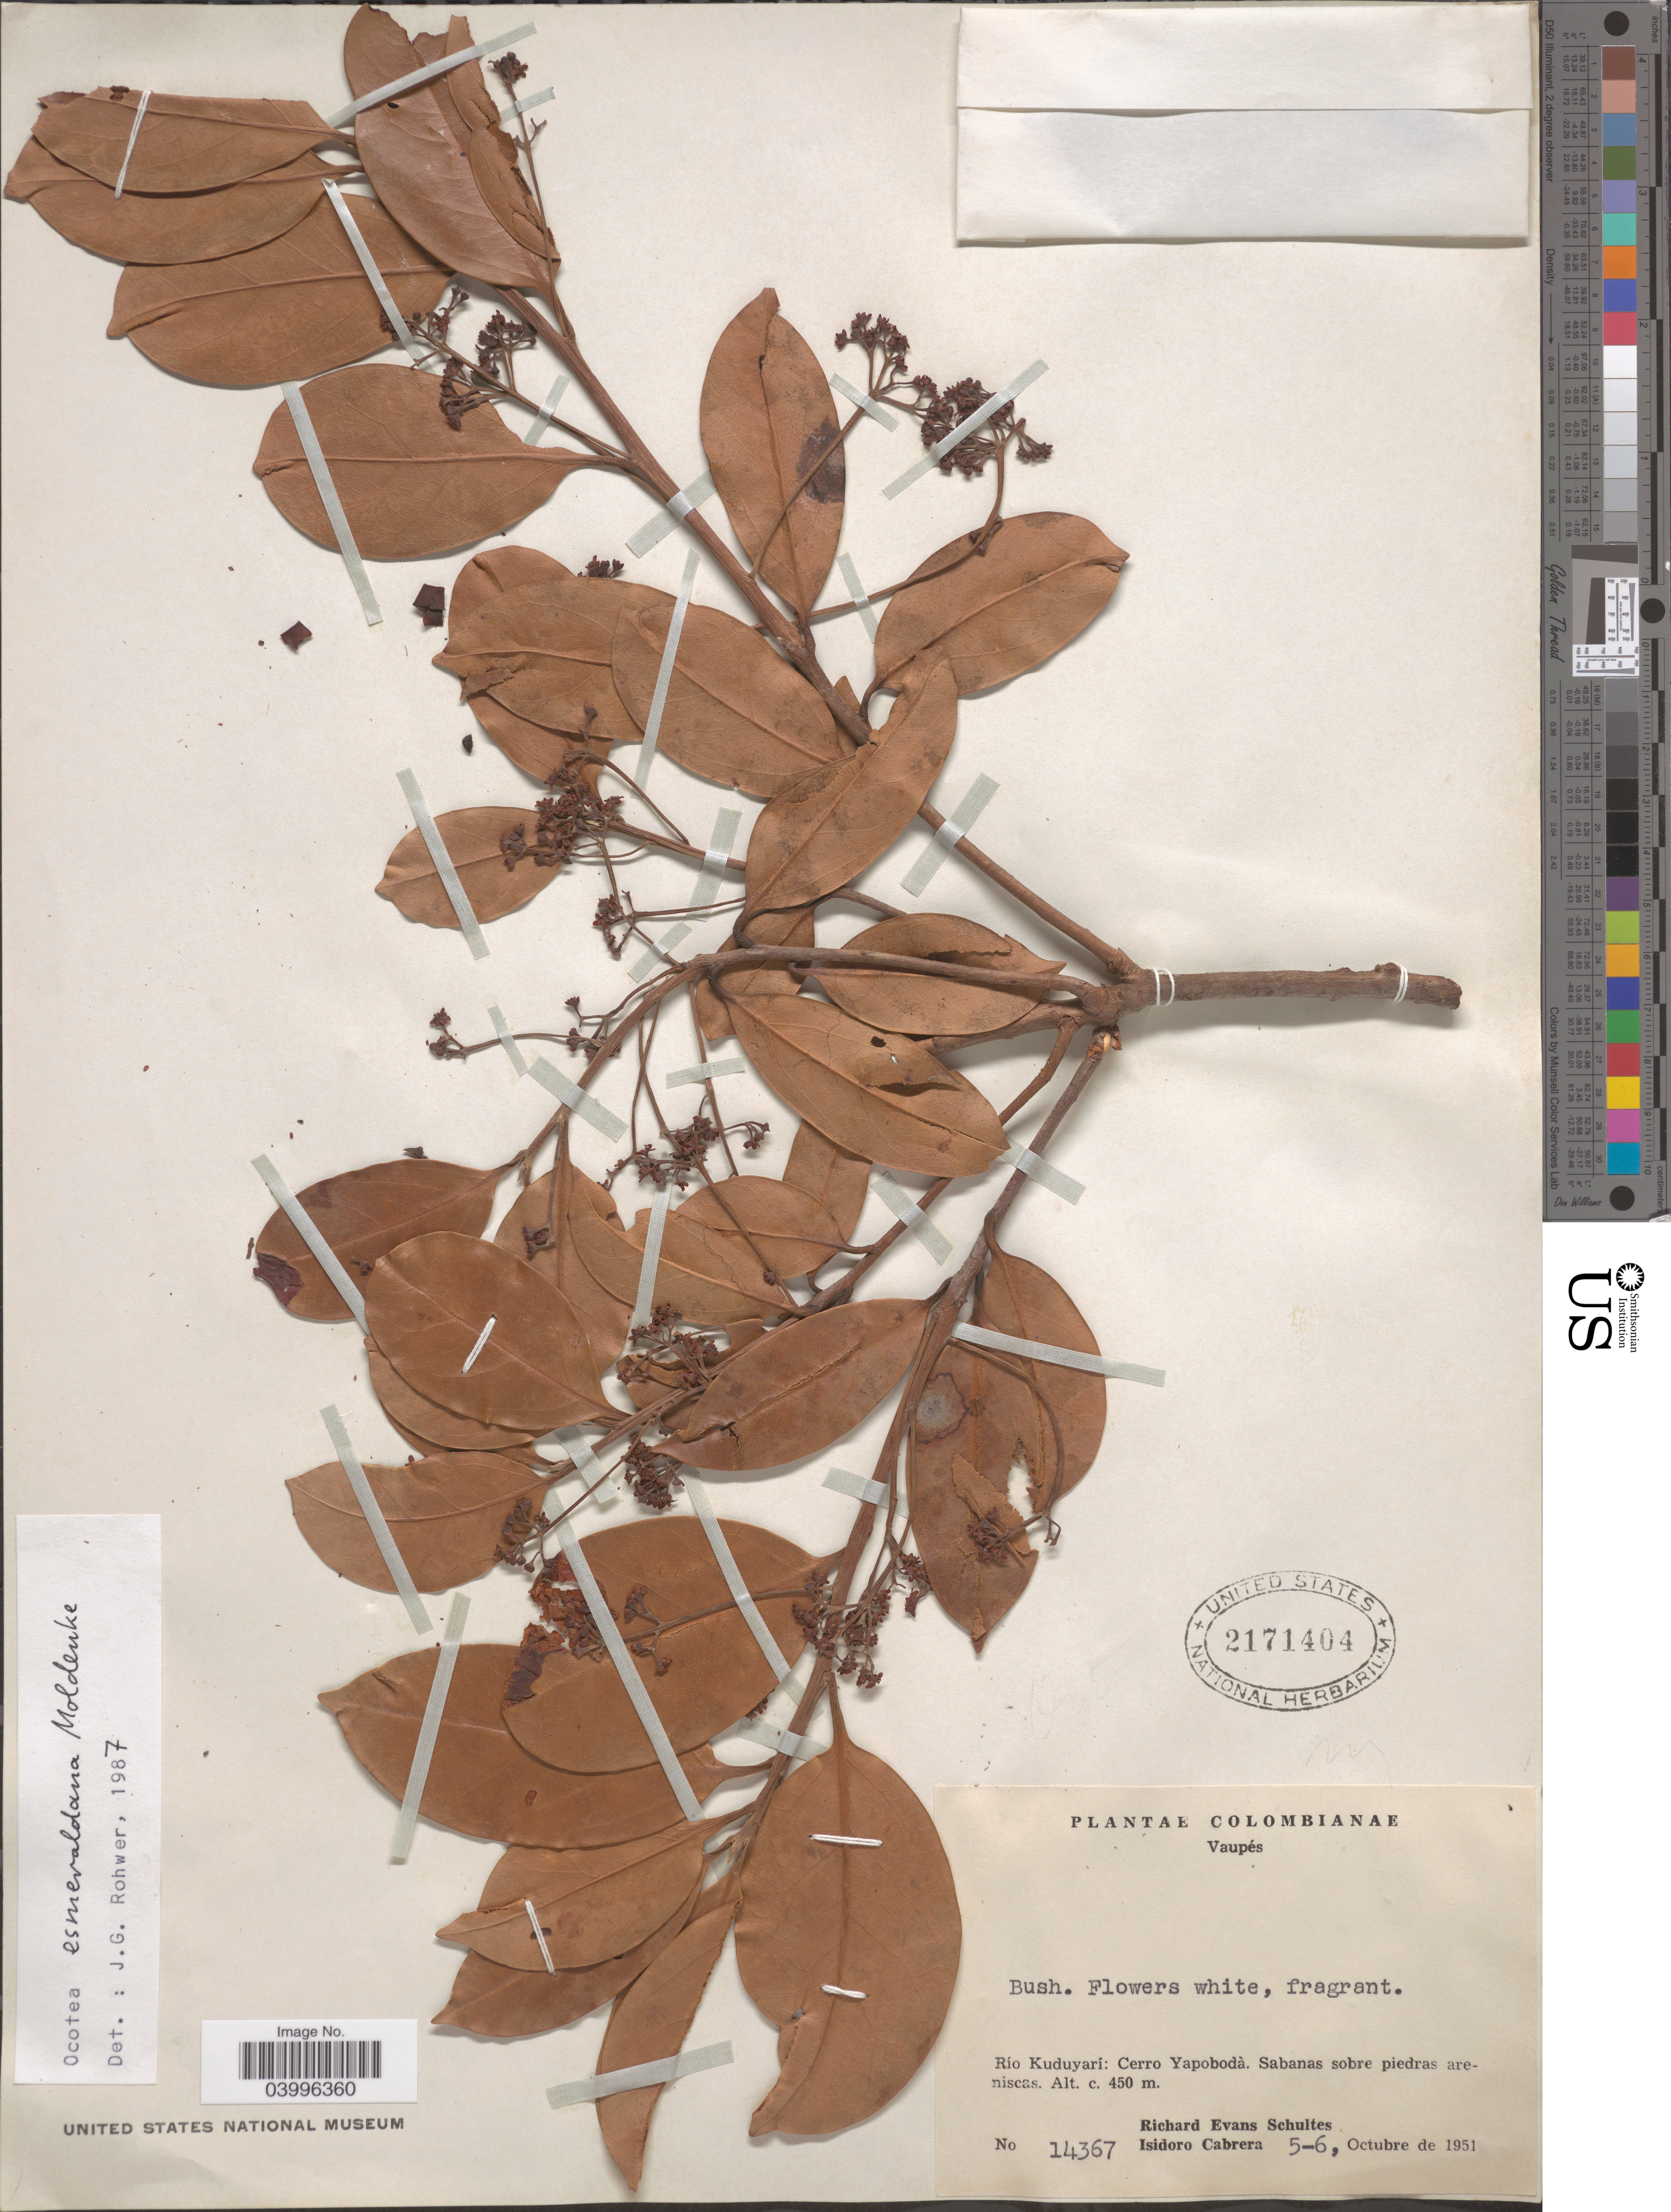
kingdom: Plantae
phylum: Tracheophyta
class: Magnoliopsida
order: Laurales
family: Lauraceae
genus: Ocotea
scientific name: Ocotea esmeraldana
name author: Moldenke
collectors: R. E. Schultes & I. Cabrera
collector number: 14367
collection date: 1951-10-05/1951-10-06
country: Colombia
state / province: Vaupés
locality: Río Kuduyarí: Cerro Yapobodà. Sabanas sobre piedras areniscas.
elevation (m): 450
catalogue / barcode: US 2171404